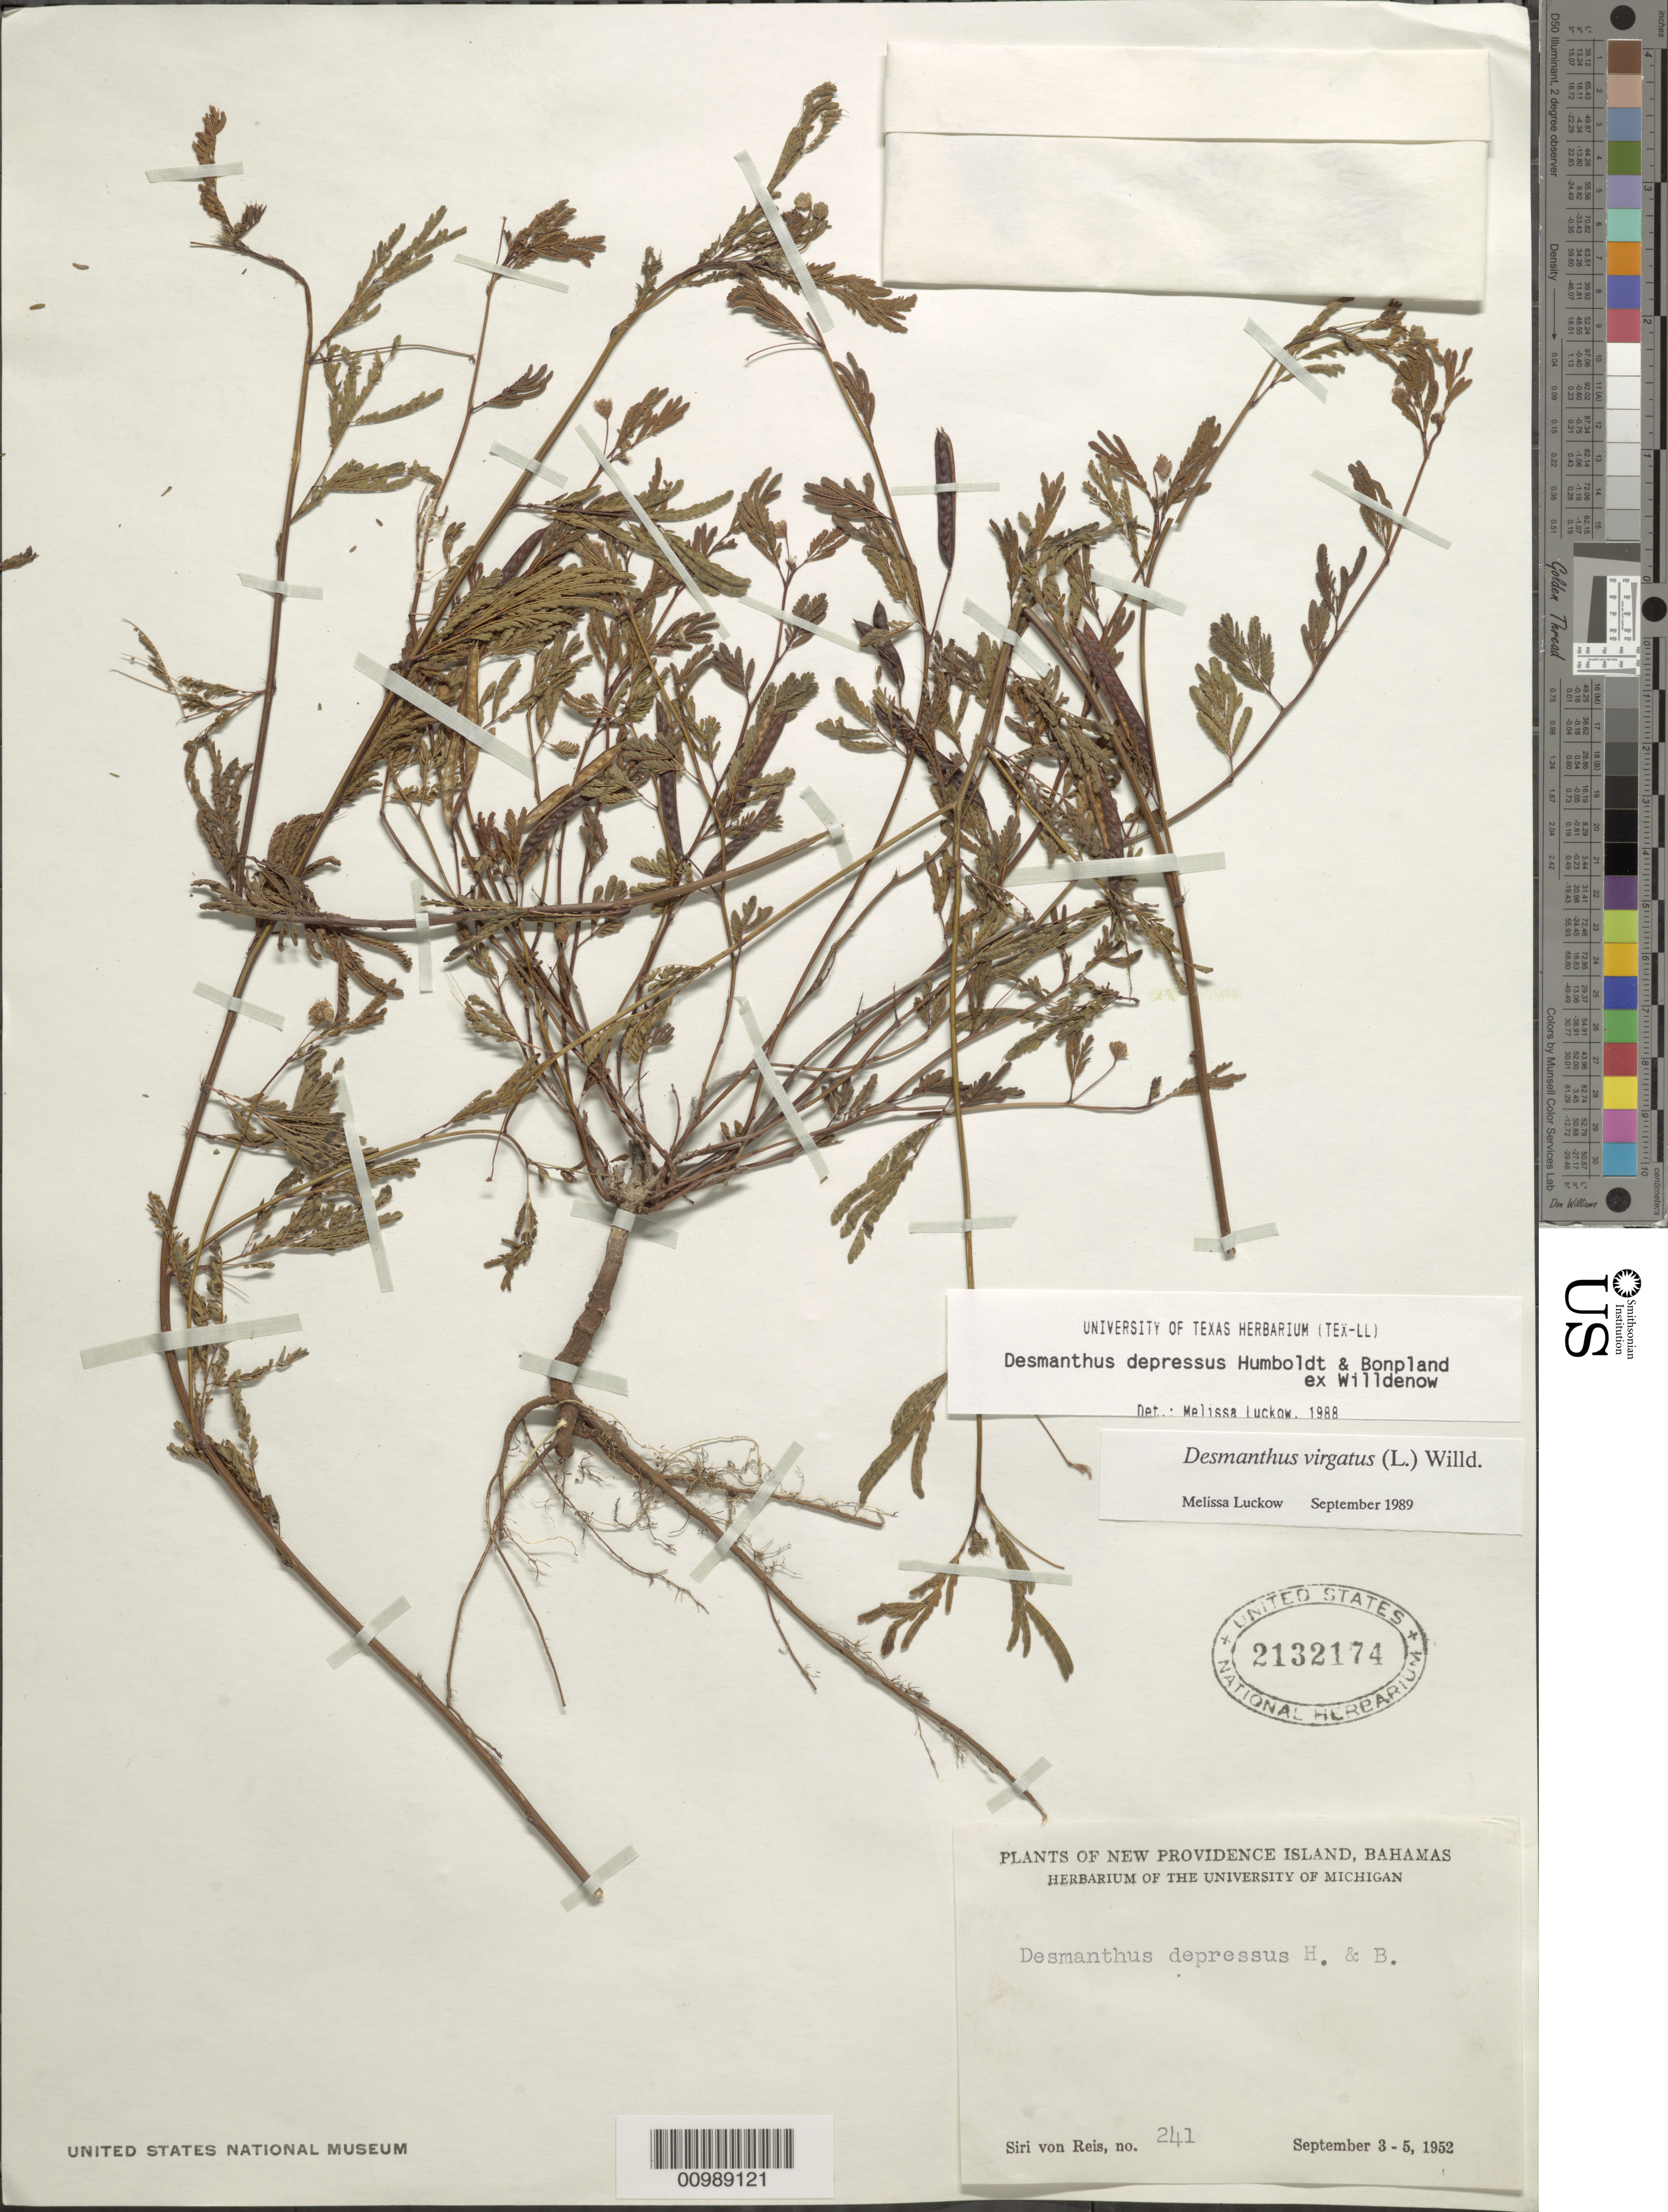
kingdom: Plantae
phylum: Tracheophyta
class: Magnoliopsida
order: Fabales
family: Fabaceae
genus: Desmanthus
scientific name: Desmanthus virgatus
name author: (L.) Willd.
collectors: S. von Reis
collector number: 241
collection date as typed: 03 Sep 1952 to 05 Sep 1952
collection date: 1952-09-03/1952-09-05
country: Bahamas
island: New Providence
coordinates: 0 N, 0 E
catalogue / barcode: US 2132174